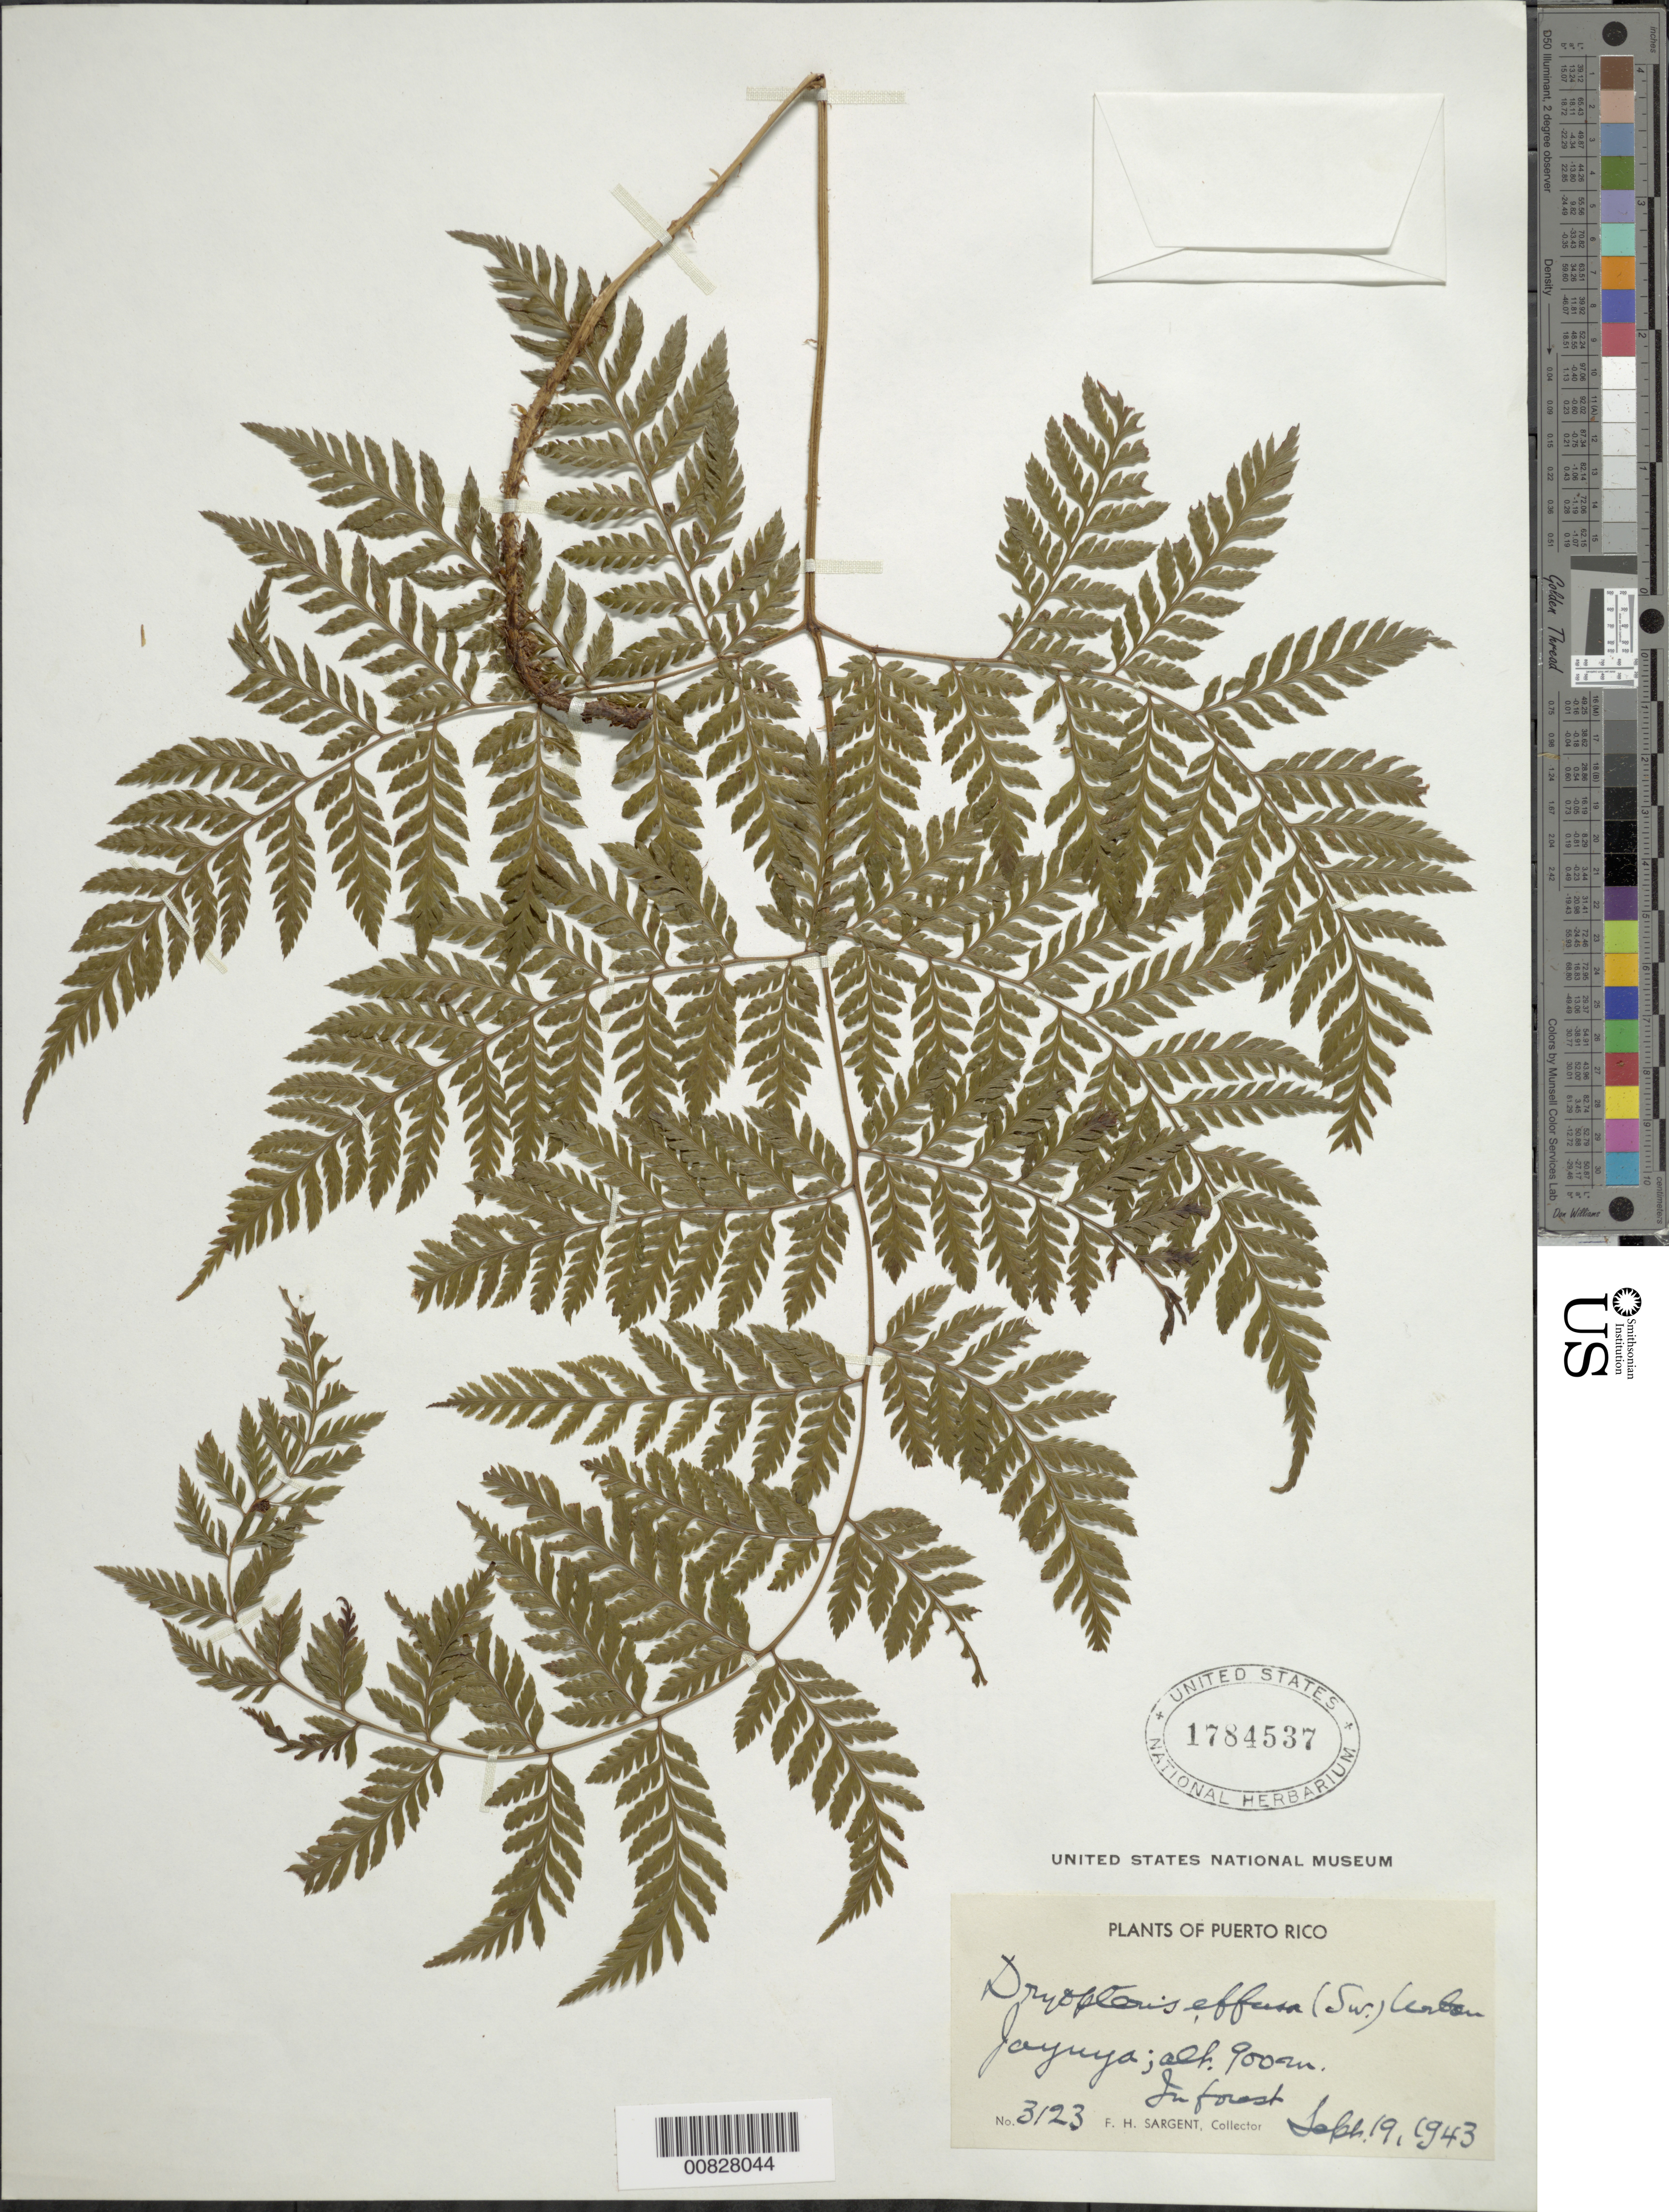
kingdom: Plantae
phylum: Tracheophyta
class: Polypodiopsida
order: Polypodiales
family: Dryopteridaceae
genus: Parapolystichum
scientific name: Parapolystichum effusum var. effusum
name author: (Sw.) Ching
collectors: F. H. Sargent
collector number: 3123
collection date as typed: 19 Sep 1943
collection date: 1943-09-19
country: Puerto Rico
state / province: Jayuya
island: Puerto Rico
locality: Jayuya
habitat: Forest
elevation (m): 900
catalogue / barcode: US 1784537